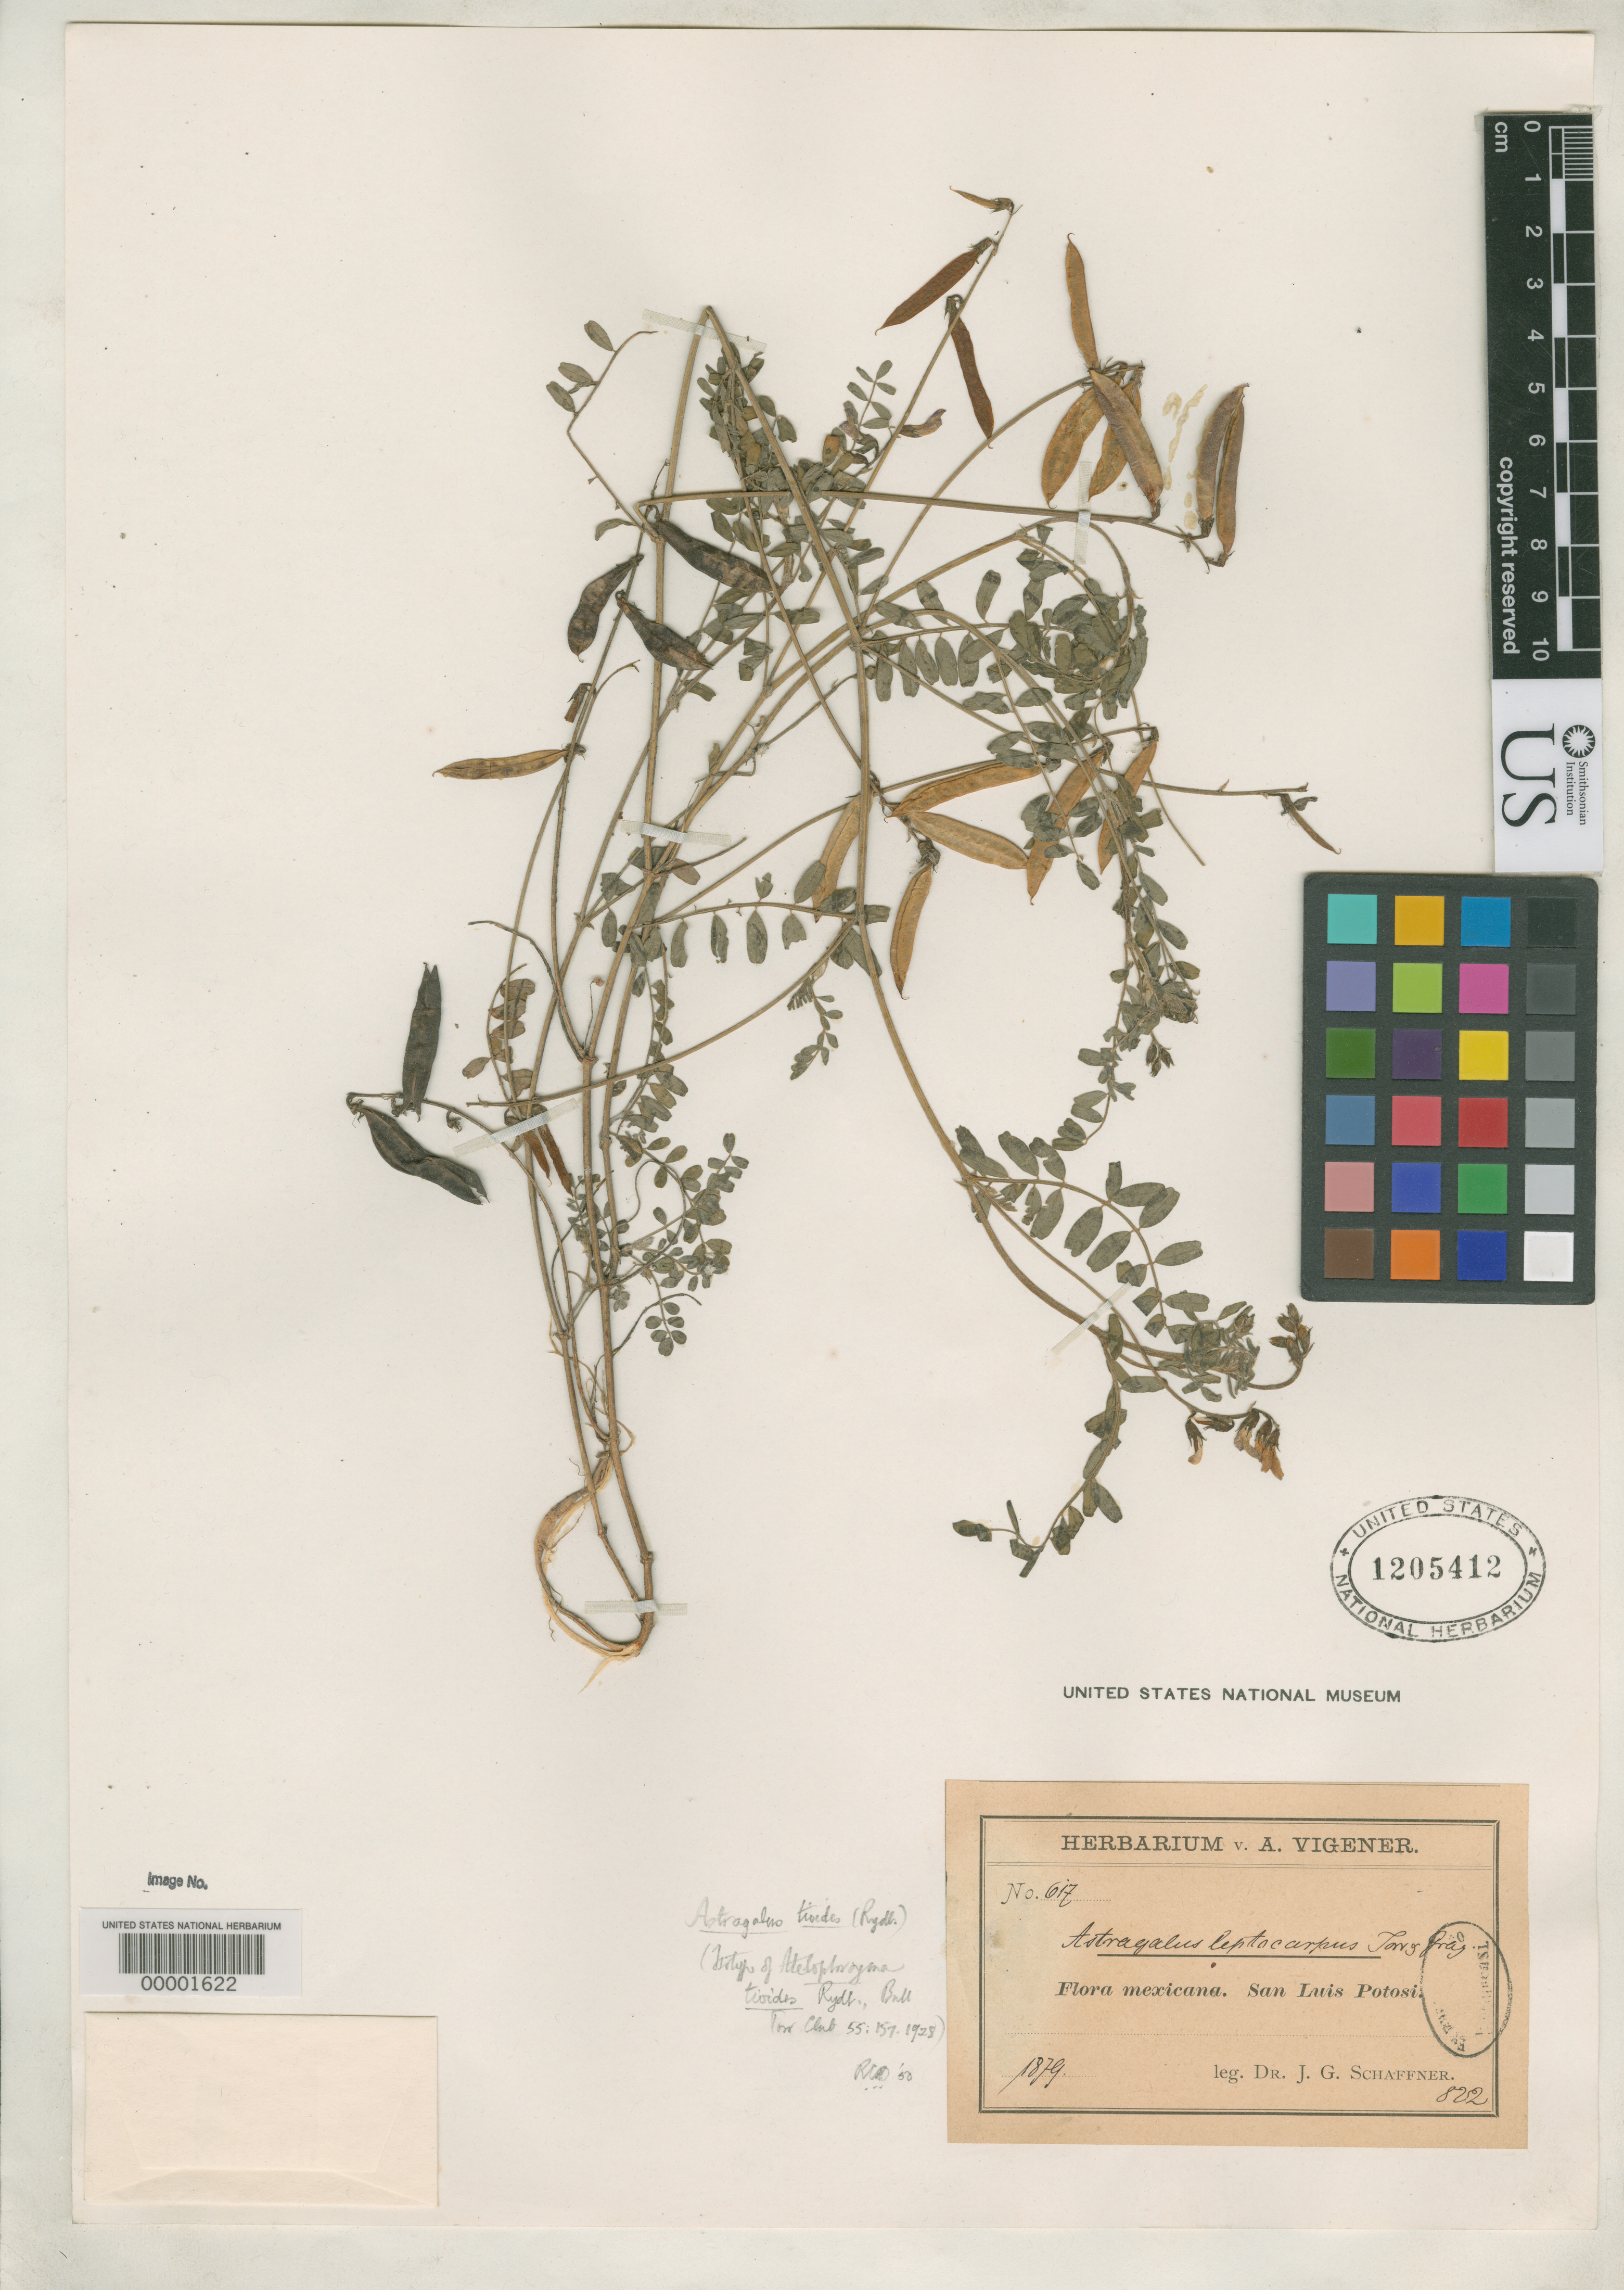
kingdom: Plantae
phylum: Tracheophyta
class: Magnoliopsida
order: Fabales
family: Fabaceae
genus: Atelophragma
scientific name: Atelophragma tioides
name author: Rydb.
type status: Paratype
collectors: J. G. Schaffner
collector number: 617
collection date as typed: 1879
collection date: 1879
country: Mexico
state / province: San Luis Potosi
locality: Valley of San Luis Potosi.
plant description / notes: Type citation in protologue is somewhat confusing; type collection is Schaffner 822, collected 1876; Schaffner 617 is a paratype, collected 1879. This specimen (USNH 1205412) and two others at US (USNH 397470, 397472) bear both numbers on the label, but the collection date on the label (1879) confirms that this is not the type collection. The holotype (GH) bears only the number 822 and collection date of 1876.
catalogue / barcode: US 1205412